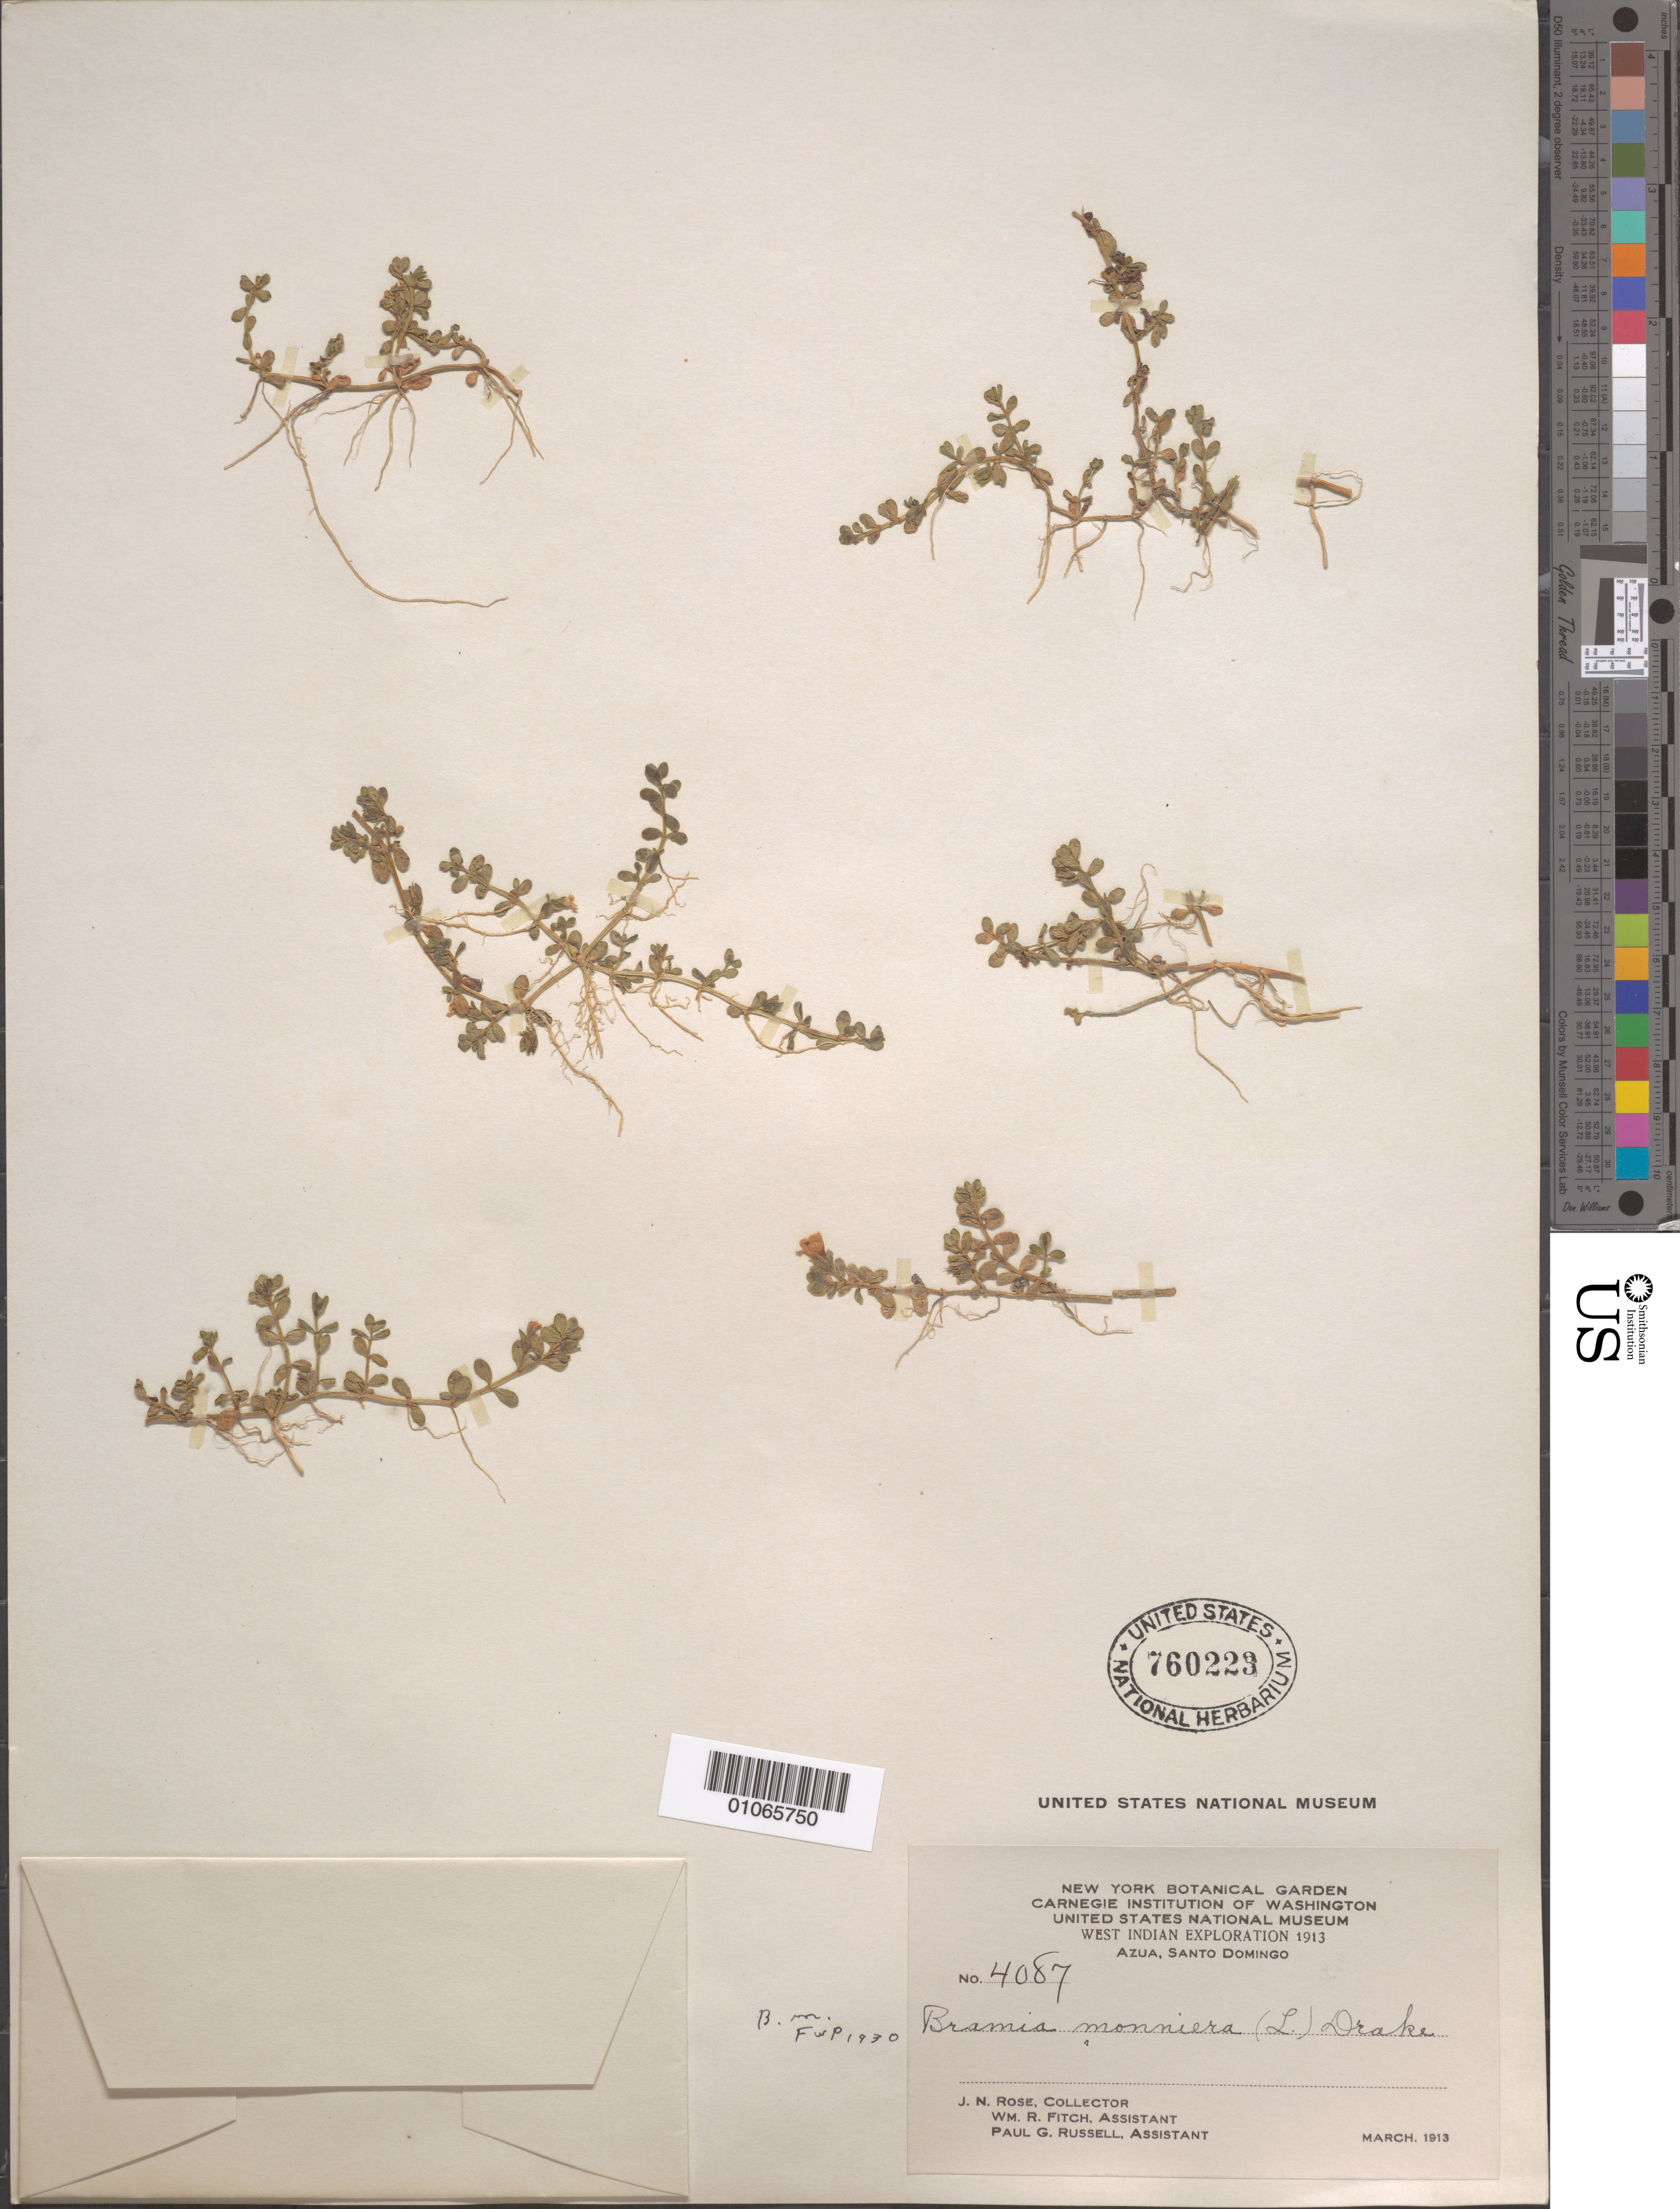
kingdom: Plantae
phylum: Tracheophyta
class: Magnoliopsida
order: Lamiales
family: Plantaginaceae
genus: Bacopa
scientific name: Bacopa monnieri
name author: (L.) Wettst.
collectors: J. N. Rose, W. R. Fitch & P. G. Russell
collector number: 4087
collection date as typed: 01 Mar 1913 to 31 Mar 1913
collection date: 1913-03-01/1913-03-31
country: Dominican Republic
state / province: Santo Domingo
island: Hispaniola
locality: Azua, Santo Domingo.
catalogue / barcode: US 760223